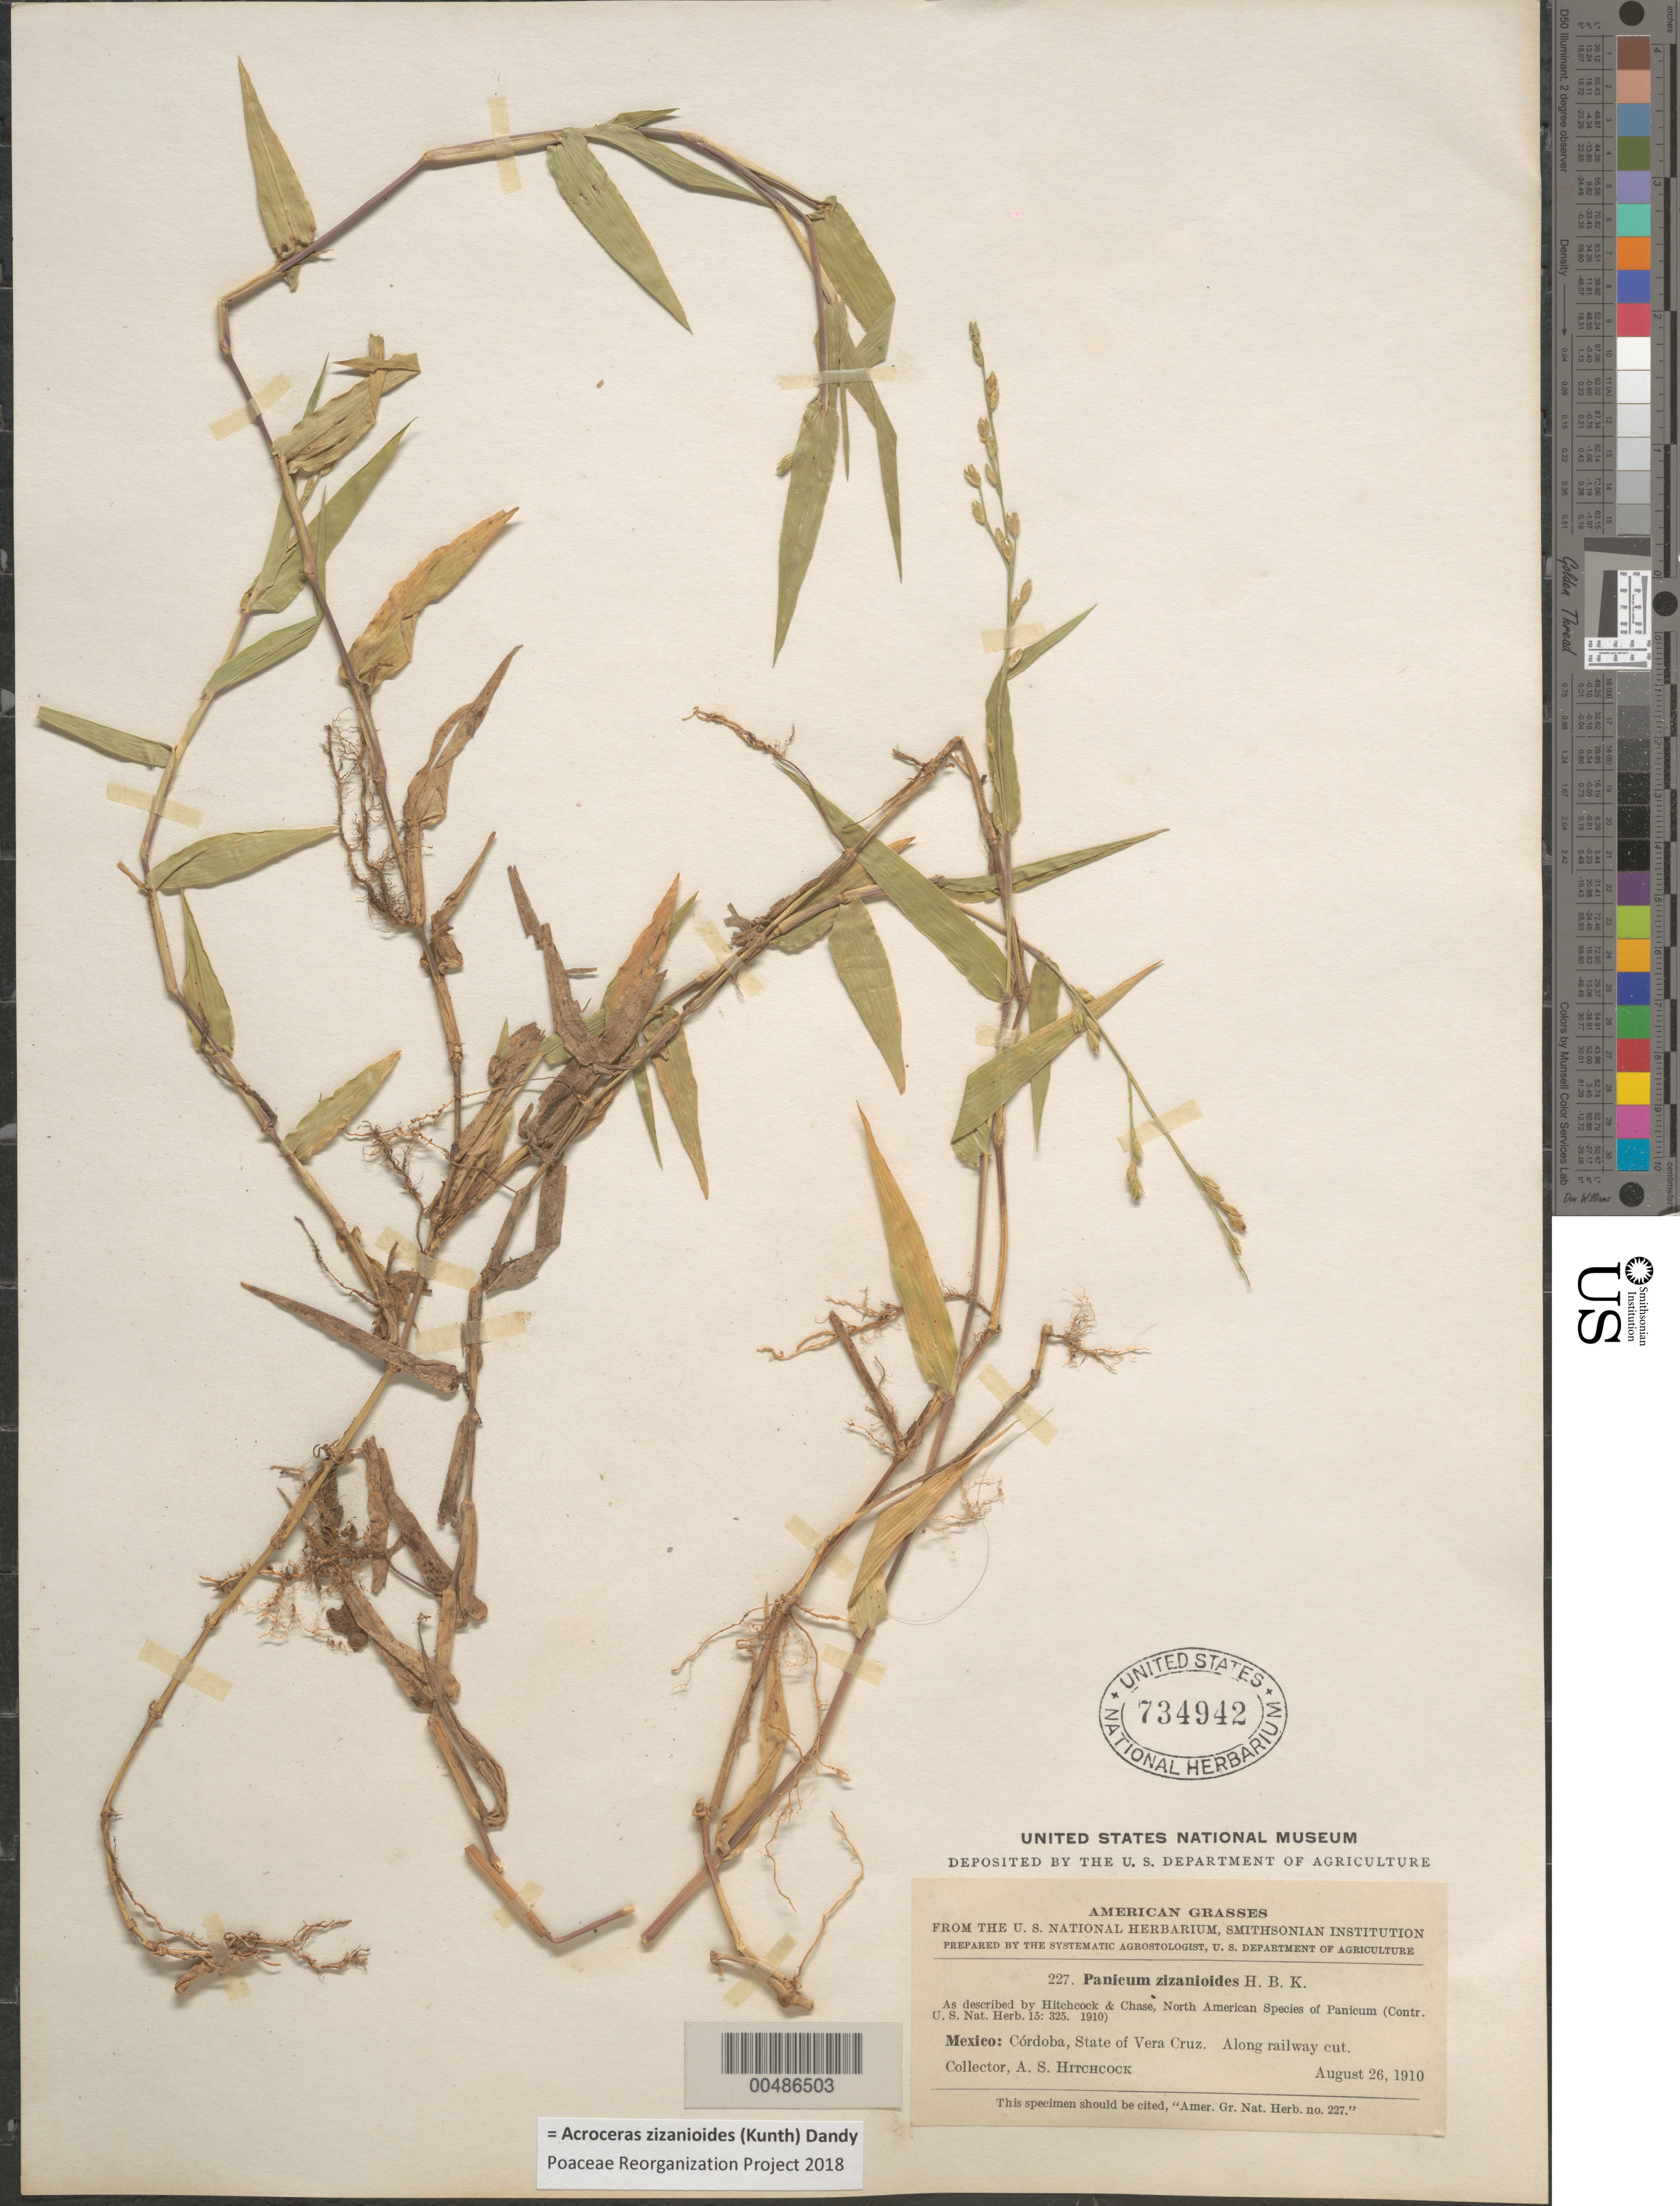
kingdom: Plantae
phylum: Tracheophyta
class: Liliopsida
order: Poales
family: Poaceae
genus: Acroceras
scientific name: Acroceras zizanioides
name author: (Kunth) Dandy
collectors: A. S. Hitchcock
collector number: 227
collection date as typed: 26 Aug 1910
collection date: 1910-08-26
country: Mexico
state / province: Veracruz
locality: Córdoba, along railway cut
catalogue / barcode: US 734942